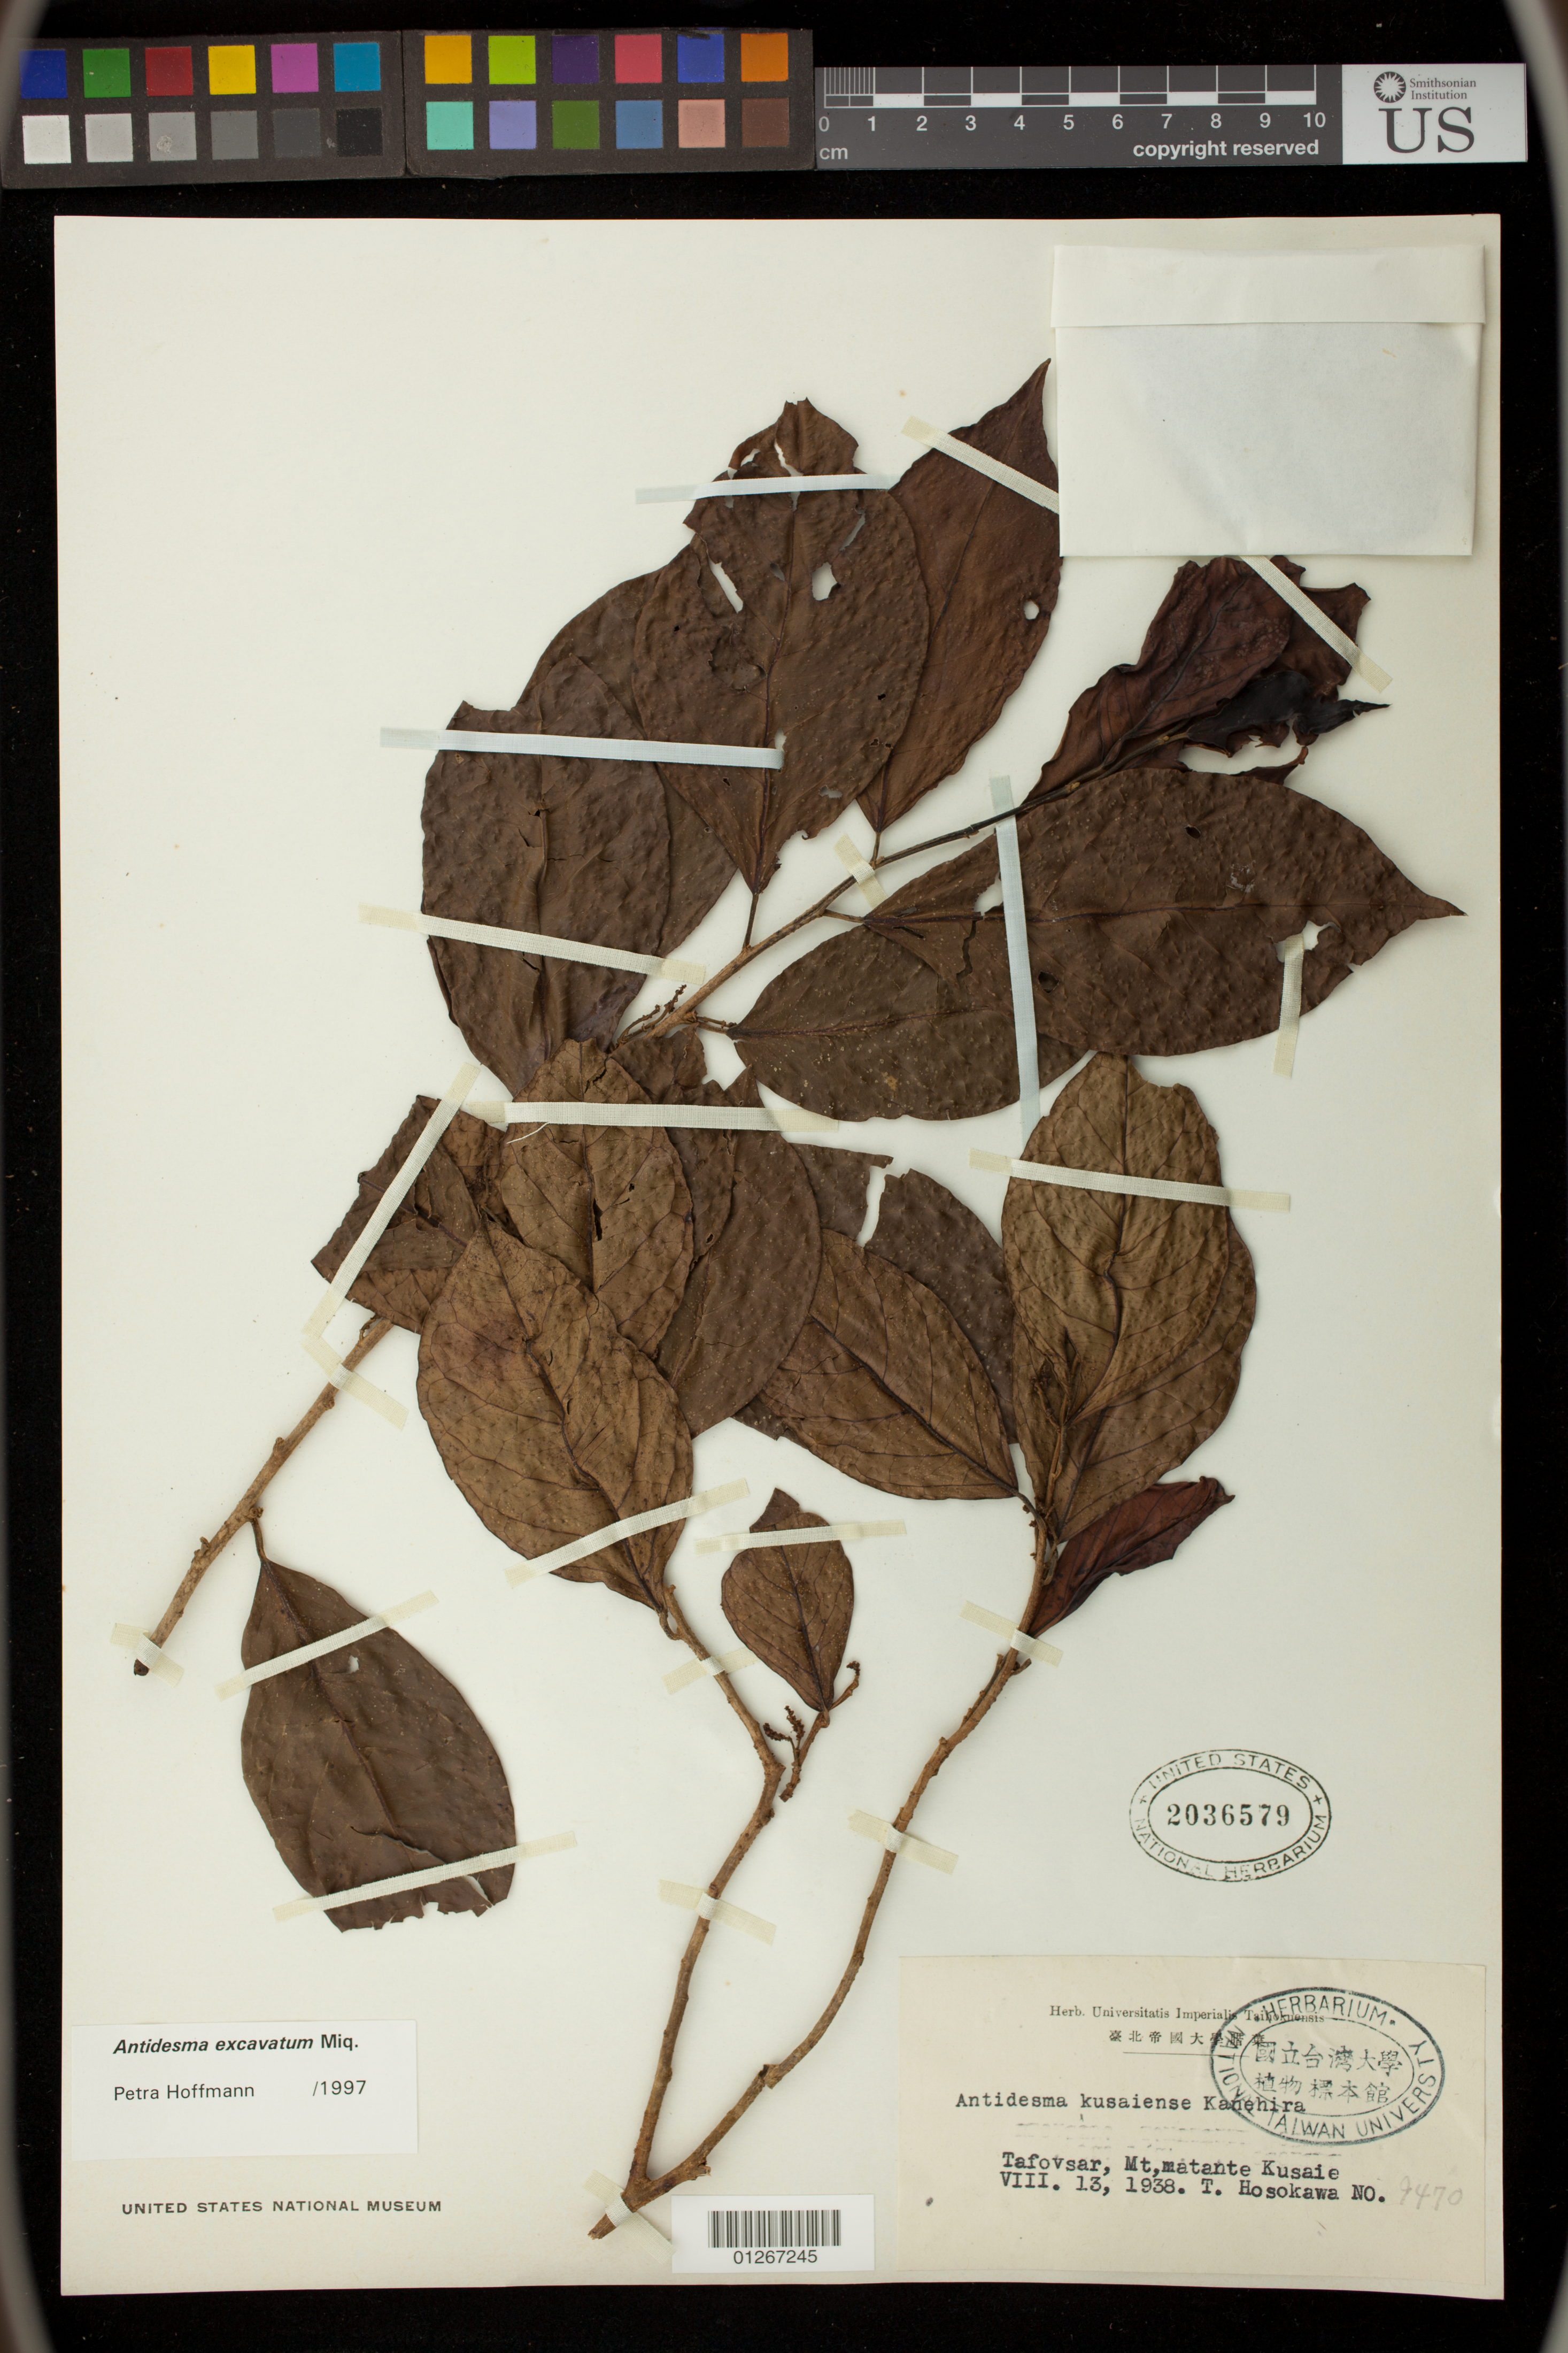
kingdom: Plantae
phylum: Tracheophyta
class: Magnoliopsida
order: Malpighiales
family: Phyllanthaceae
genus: Antidesma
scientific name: Antidesma excavatum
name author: Miq.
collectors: T. Hosokawa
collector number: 9470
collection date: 1938-08-13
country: Gambia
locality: Tafovsar, Mt Matante Kusaie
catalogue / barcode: US 2036579